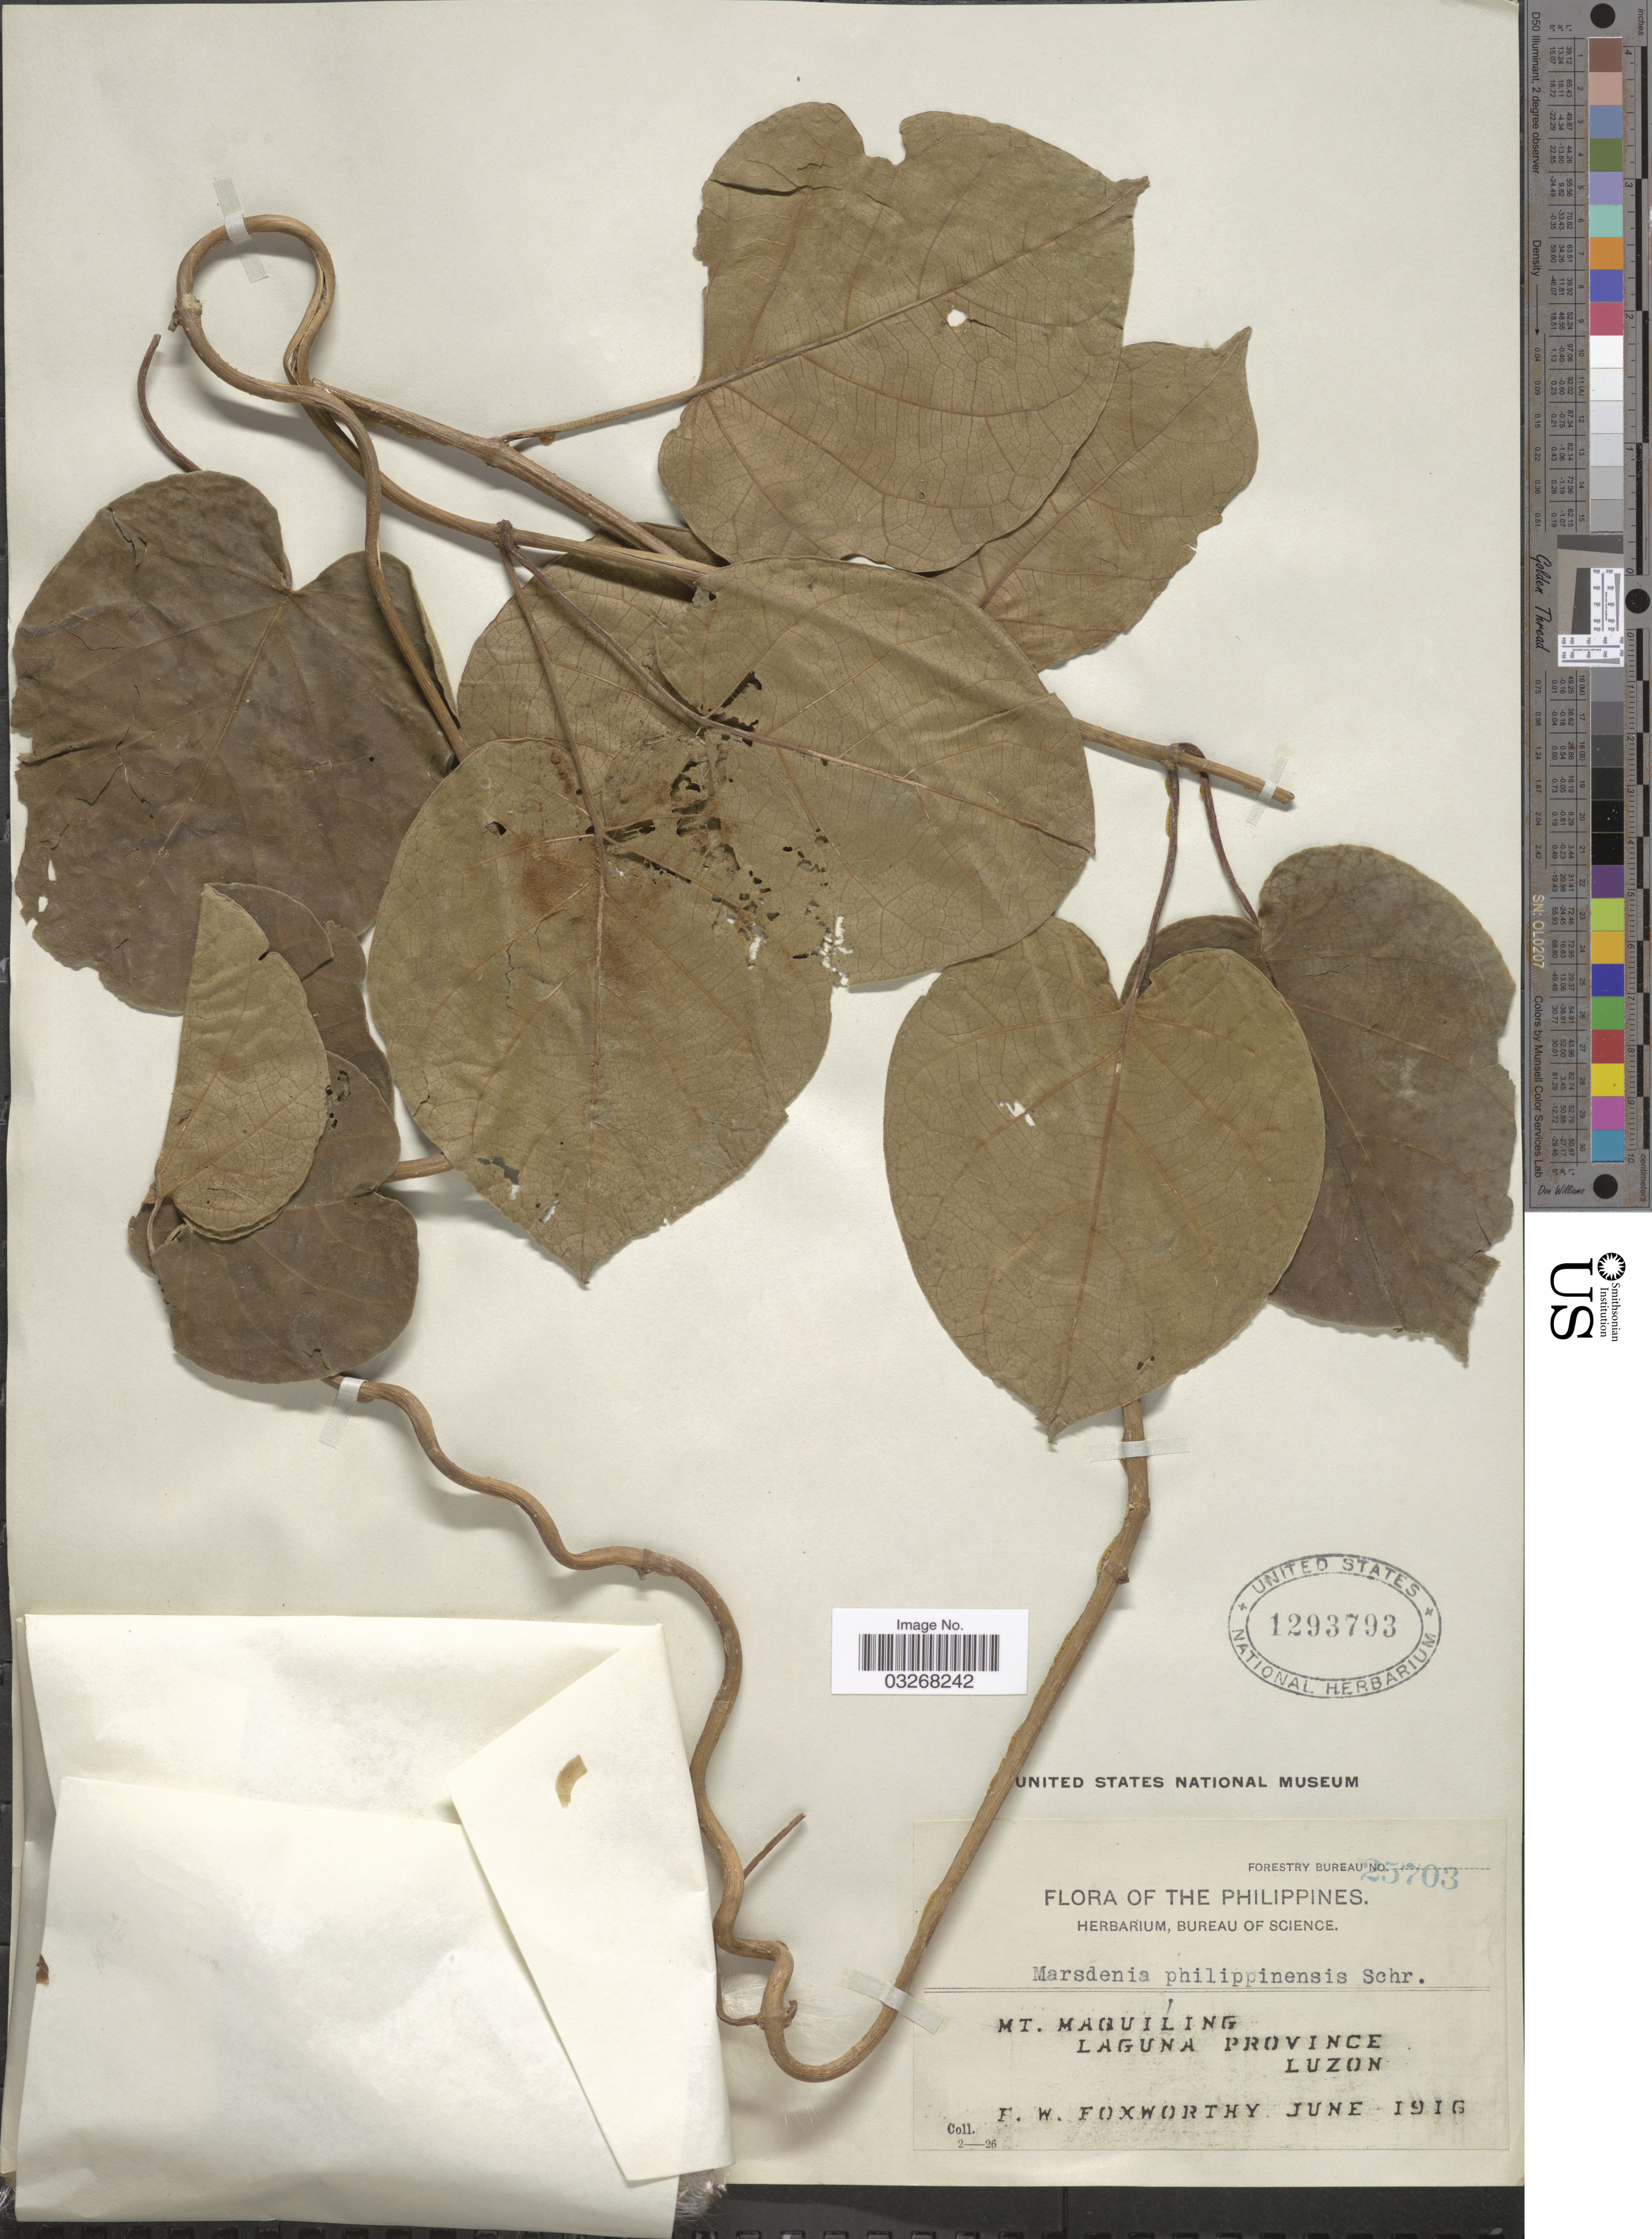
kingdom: Plantae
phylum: Tracheophyta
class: Magnoliopsida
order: Gentianales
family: Apocynaceae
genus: Marsdenia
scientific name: Marsdenia philippinensis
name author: Schltr.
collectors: F. W. Foxworthy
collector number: Forestry Bureau 25703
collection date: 1916-06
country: Philippines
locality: Mt. Maquiling. Laguna Province. Luzon.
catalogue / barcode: US 1293793